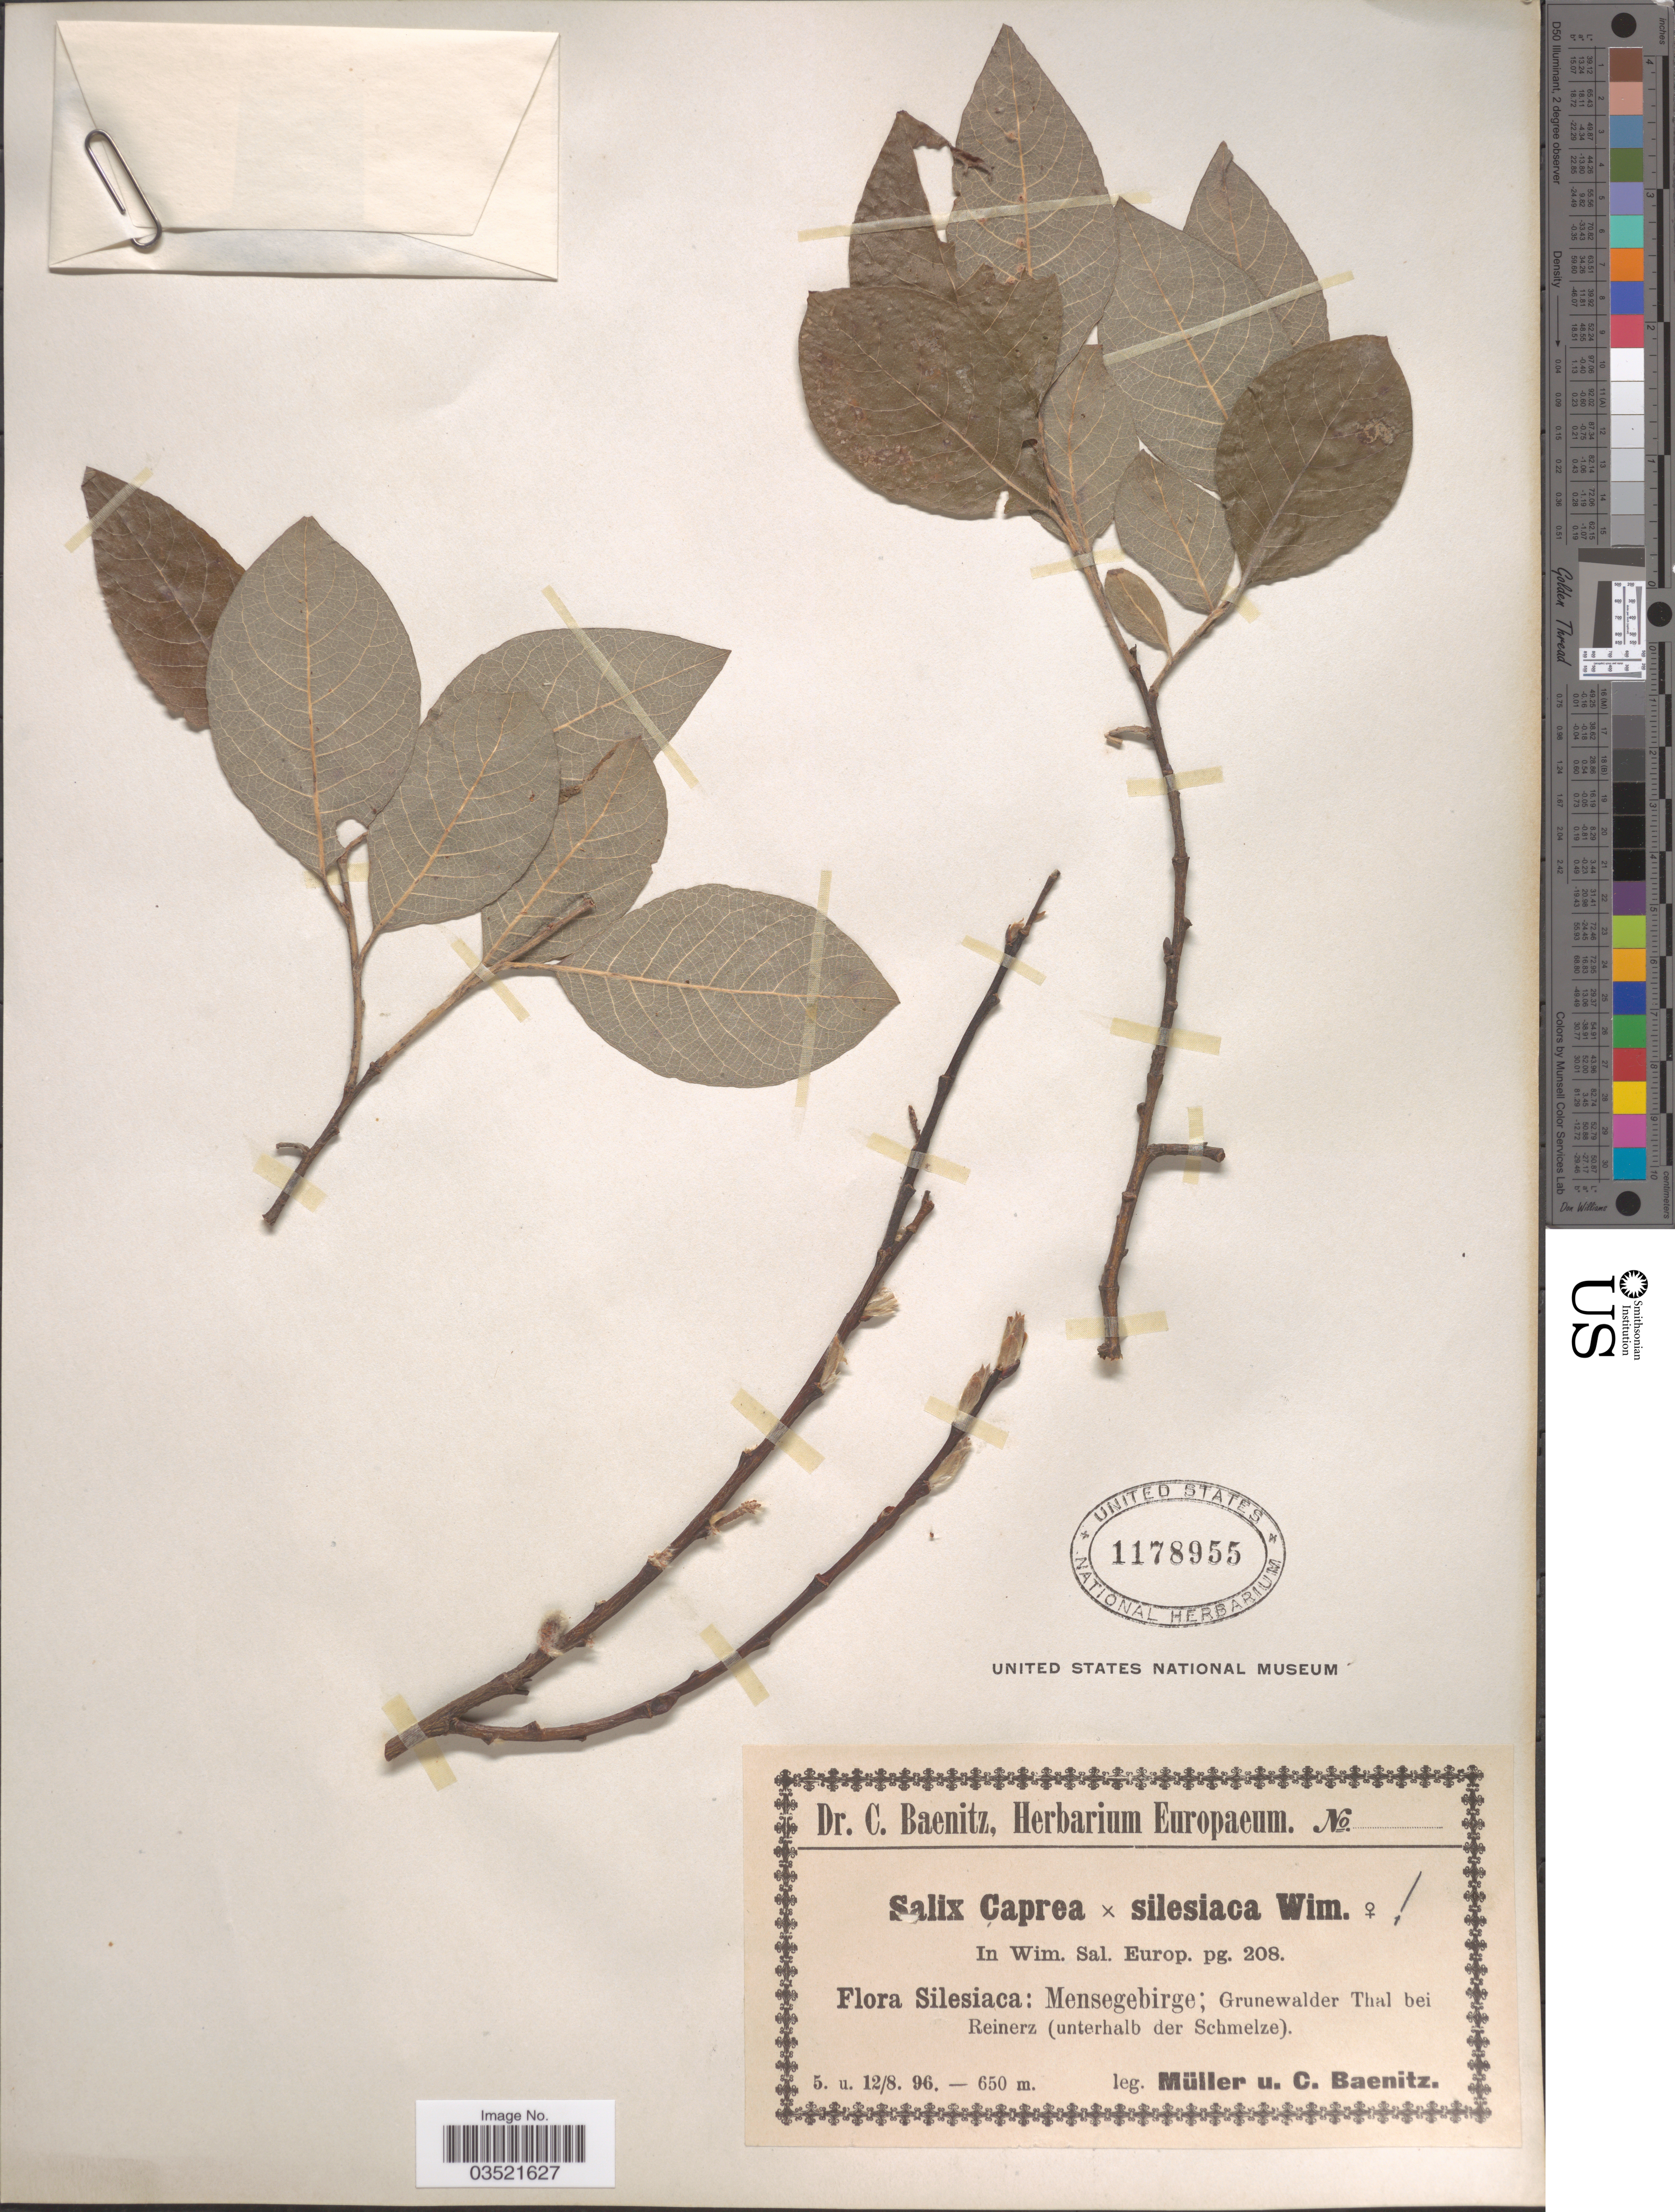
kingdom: Plantae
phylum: Tracheophyta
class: Magnoliopsida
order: Malpighiales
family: Salicaceae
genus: Salix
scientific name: Salix caprea x S. silesiaca Willd.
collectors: -- Müller & C. G. Baenitz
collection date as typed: Transcribed d/m/y: 5/8/96 to 12/8/96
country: Poland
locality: Silesiaca: Mensegebirge; Grunewalder Thal bei Reinerz (unterhalb der Schmelze).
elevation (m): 650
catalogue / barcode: US 1178955